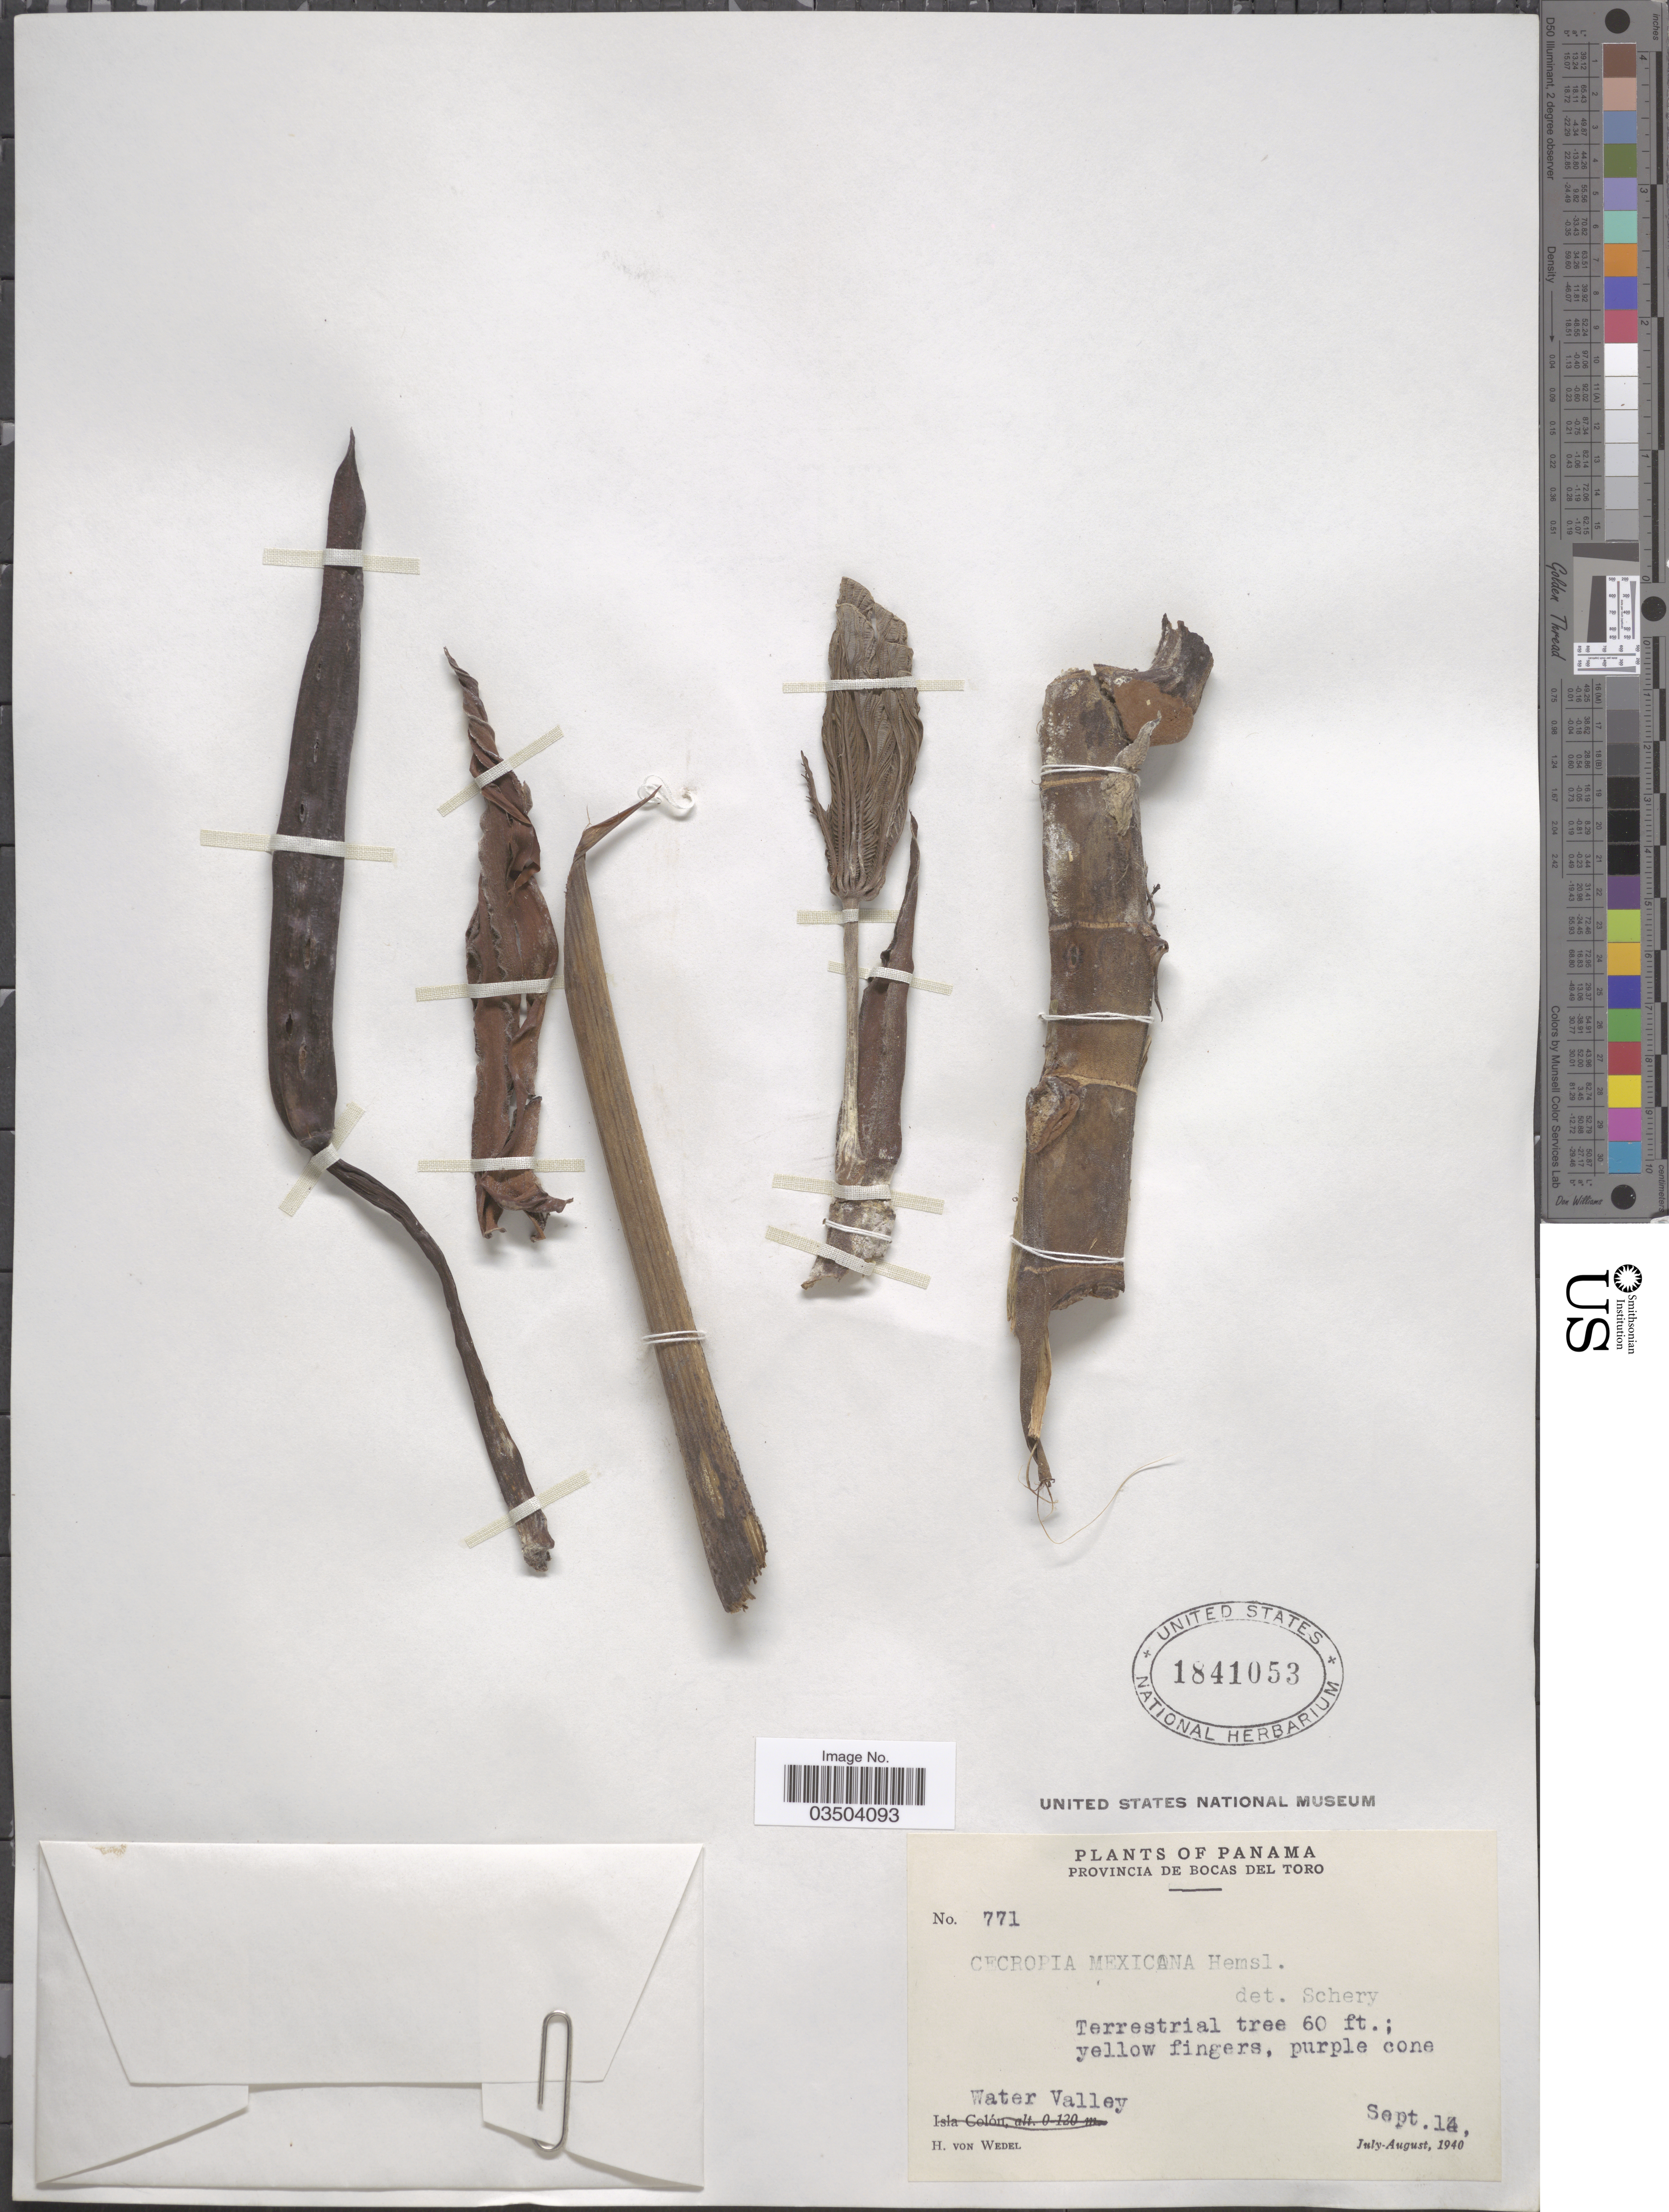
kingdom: Plantae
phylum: Tracheophyta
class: Magnoliopsida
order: Rosales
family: Urticaceae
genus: Cecropia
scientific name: Cecropia obtusifolia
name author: Bertol.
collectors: H. von Wedel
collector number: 771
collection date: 1940-09-14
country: Panama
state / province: Bocas del Toro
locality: Water Valley.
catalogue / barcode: US 1841053